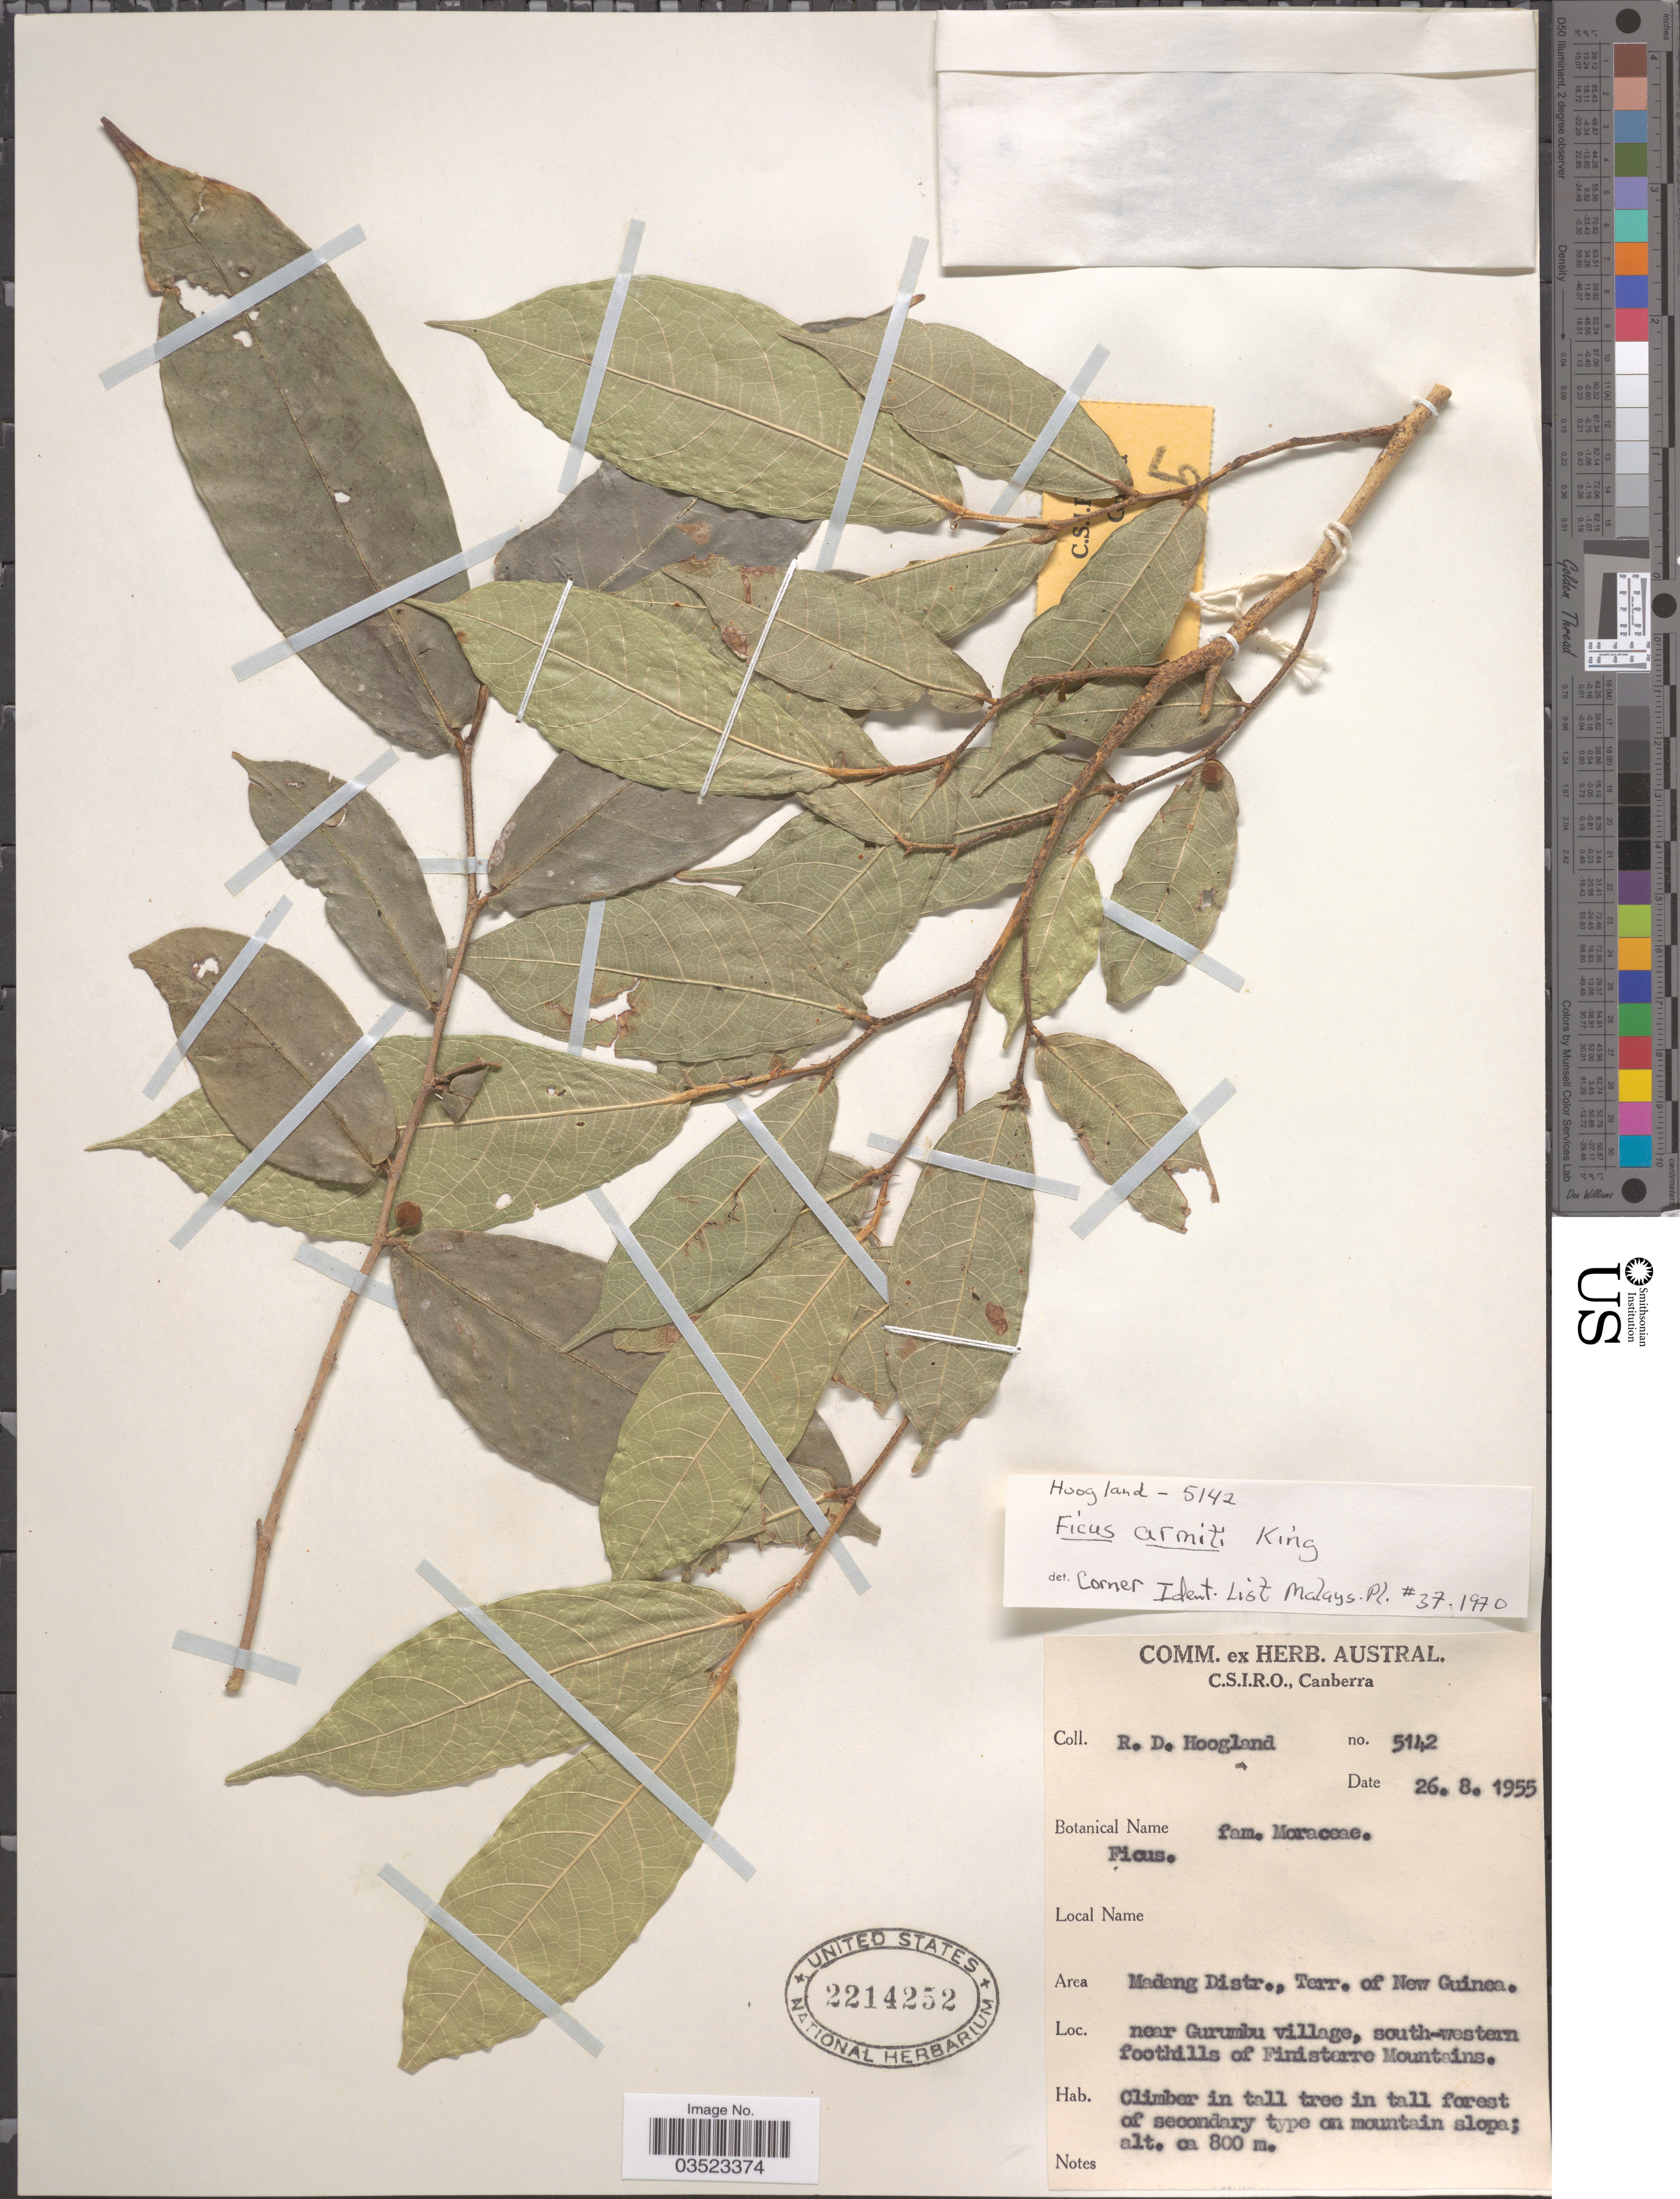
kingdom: Plantae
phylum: Tracheophyta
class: Magnoliopsida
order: Rosales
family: Moraceae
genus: Ficus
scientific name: Ficus armiti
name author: King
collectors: R. D. Hoogland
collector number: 5142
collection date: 1955-08-26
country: Papua New Guinea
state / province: Madang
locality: Madang Distr., Terr. of New Guinea. Near Gurumbu village, south-western foothills of Finisterre Mountains.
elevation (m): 800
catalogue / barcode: US 2214252